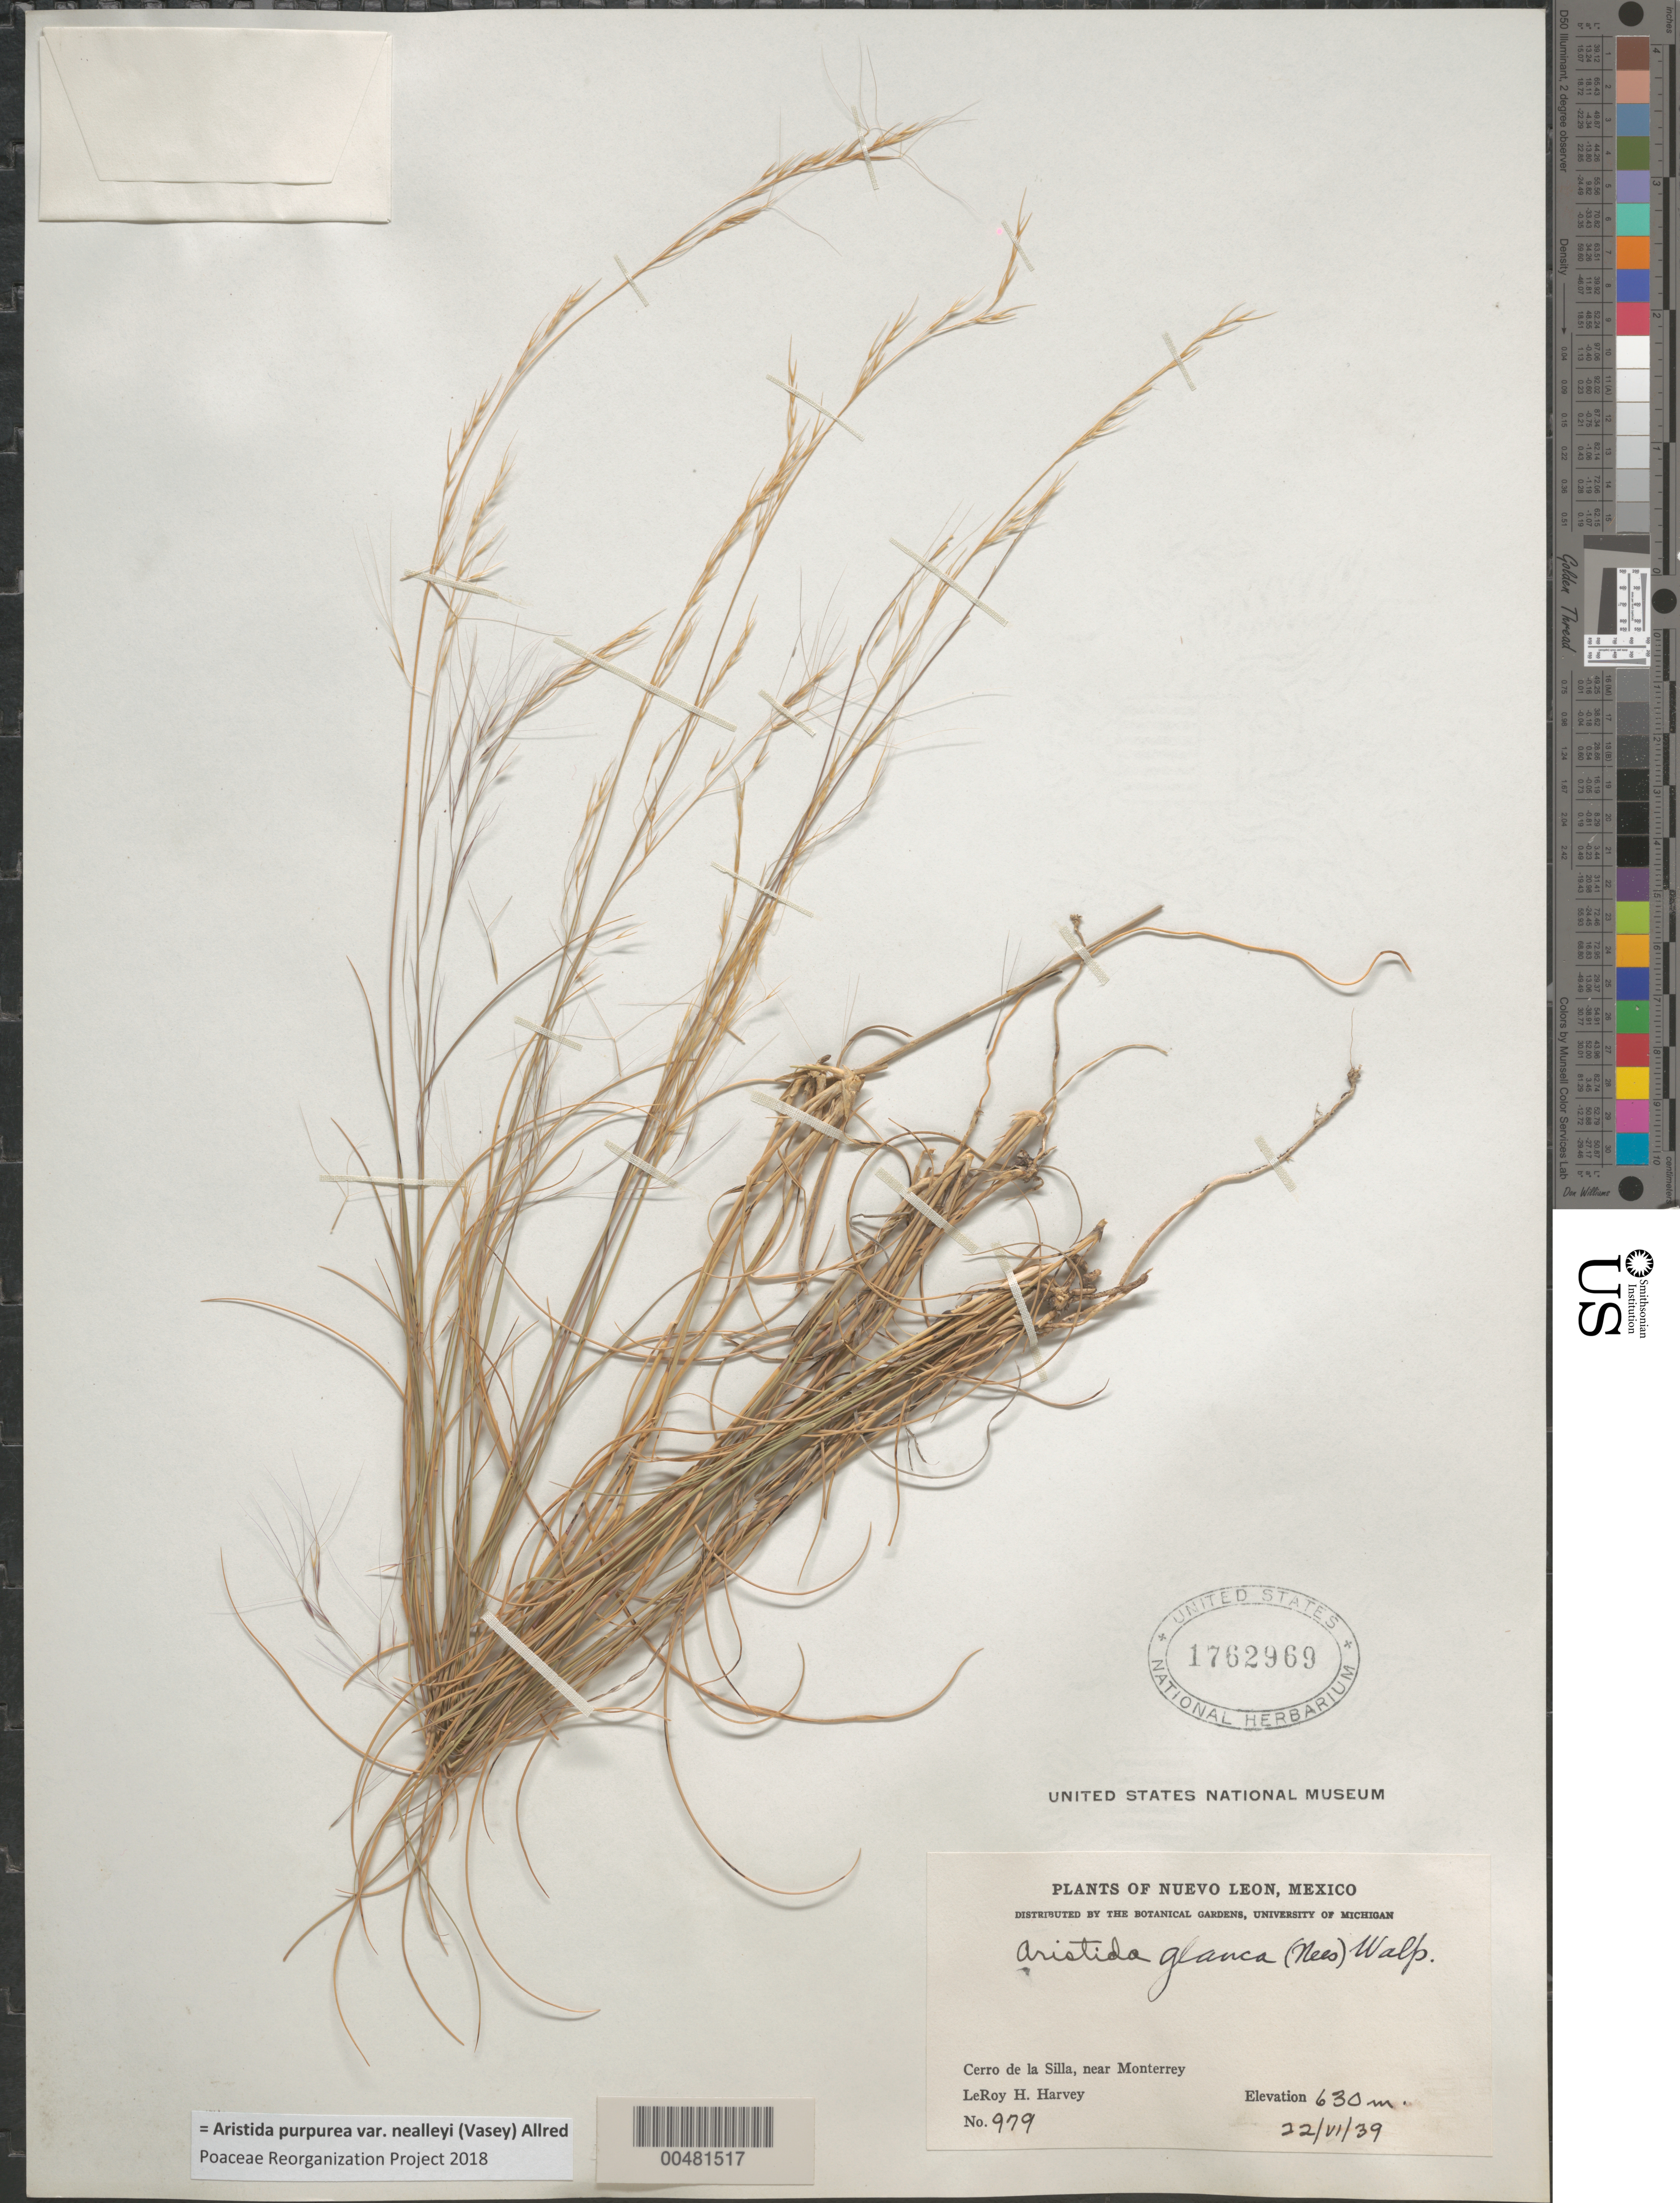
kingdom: Plantae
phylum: Tracheophyta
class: Liliopsida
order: Poales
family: Poaceae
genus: Aristida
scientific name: Aristida purpurea var. nealleyi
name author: (Vasey) Allred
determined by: Poaceae Reorganization Project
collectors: L. H. Harvey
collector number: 979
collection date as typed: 22 Jun 1939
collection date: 1939-06-22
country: Mexico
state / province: Nuevo León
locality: Cerro de la Silla, near Monterrey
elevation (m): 630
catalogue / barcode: US 1762969